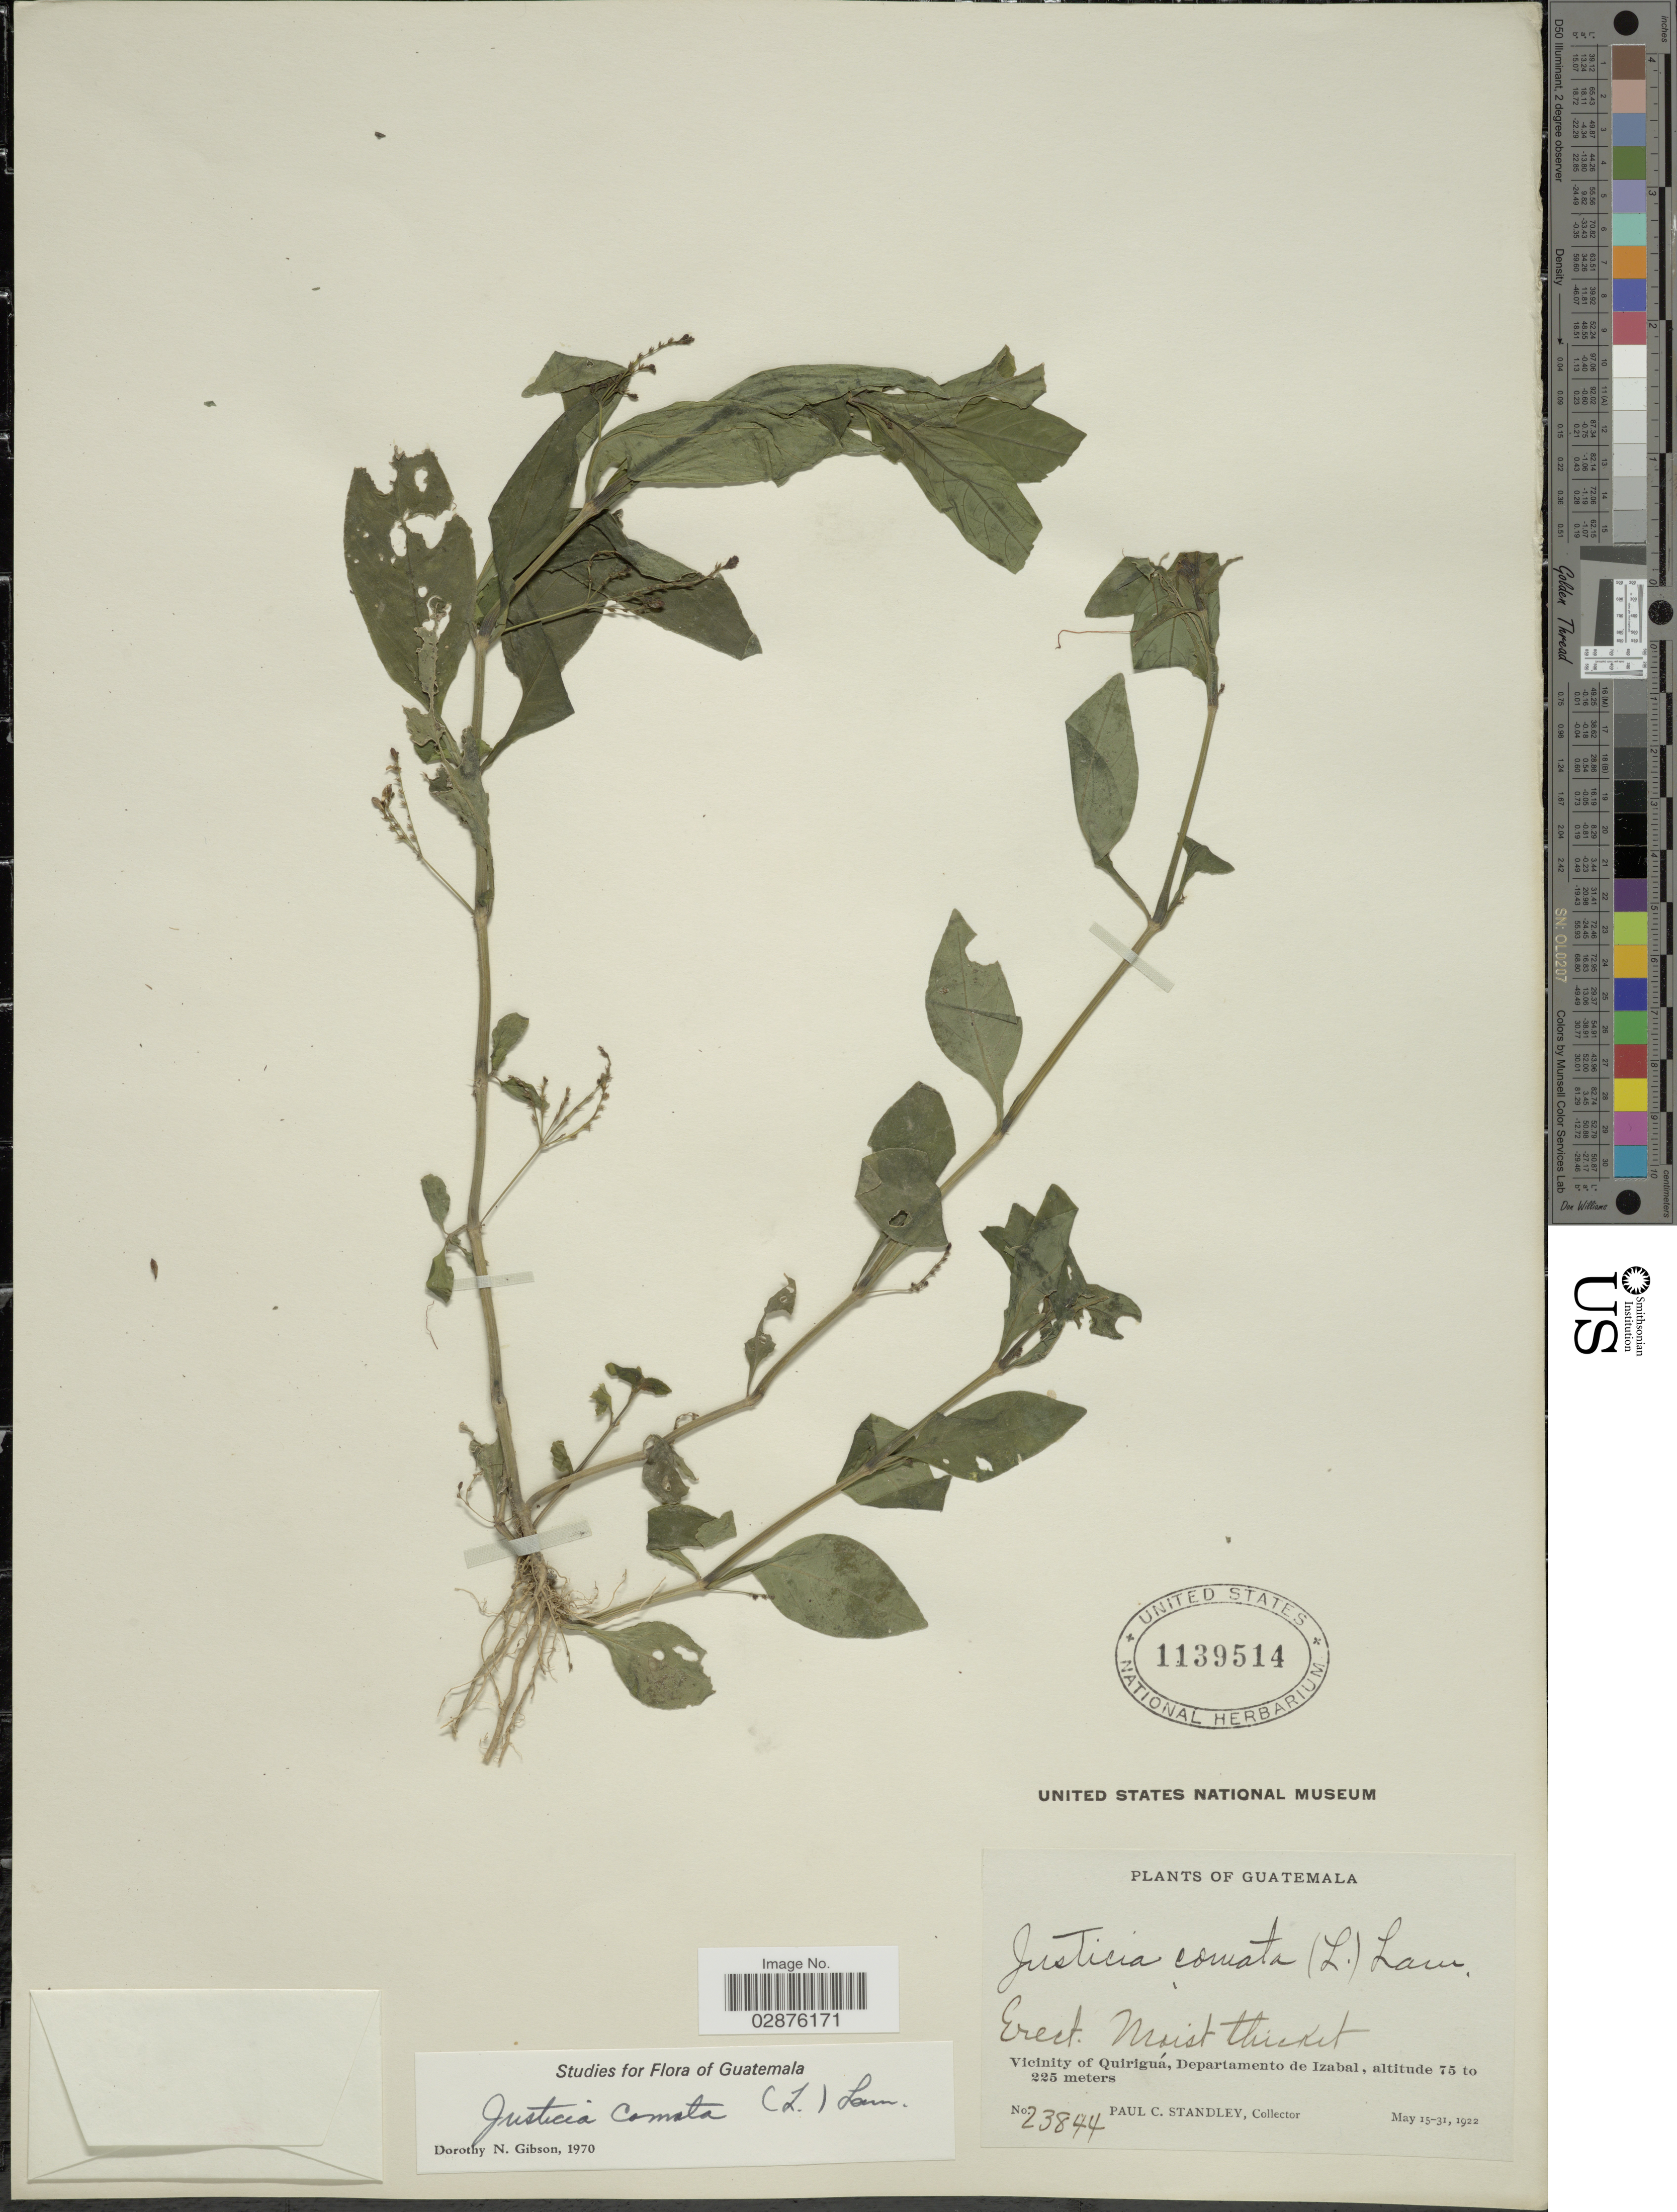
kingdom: Plantae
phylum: Tracheophyta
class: Magnoliopsida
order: Lamiales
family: Acanthaceae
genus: Justicia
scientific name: Justicia comata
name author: (L.) Lam.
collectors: P. C. Standley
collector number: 23844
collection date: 1922-05-15/1922-05-31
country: Guatemala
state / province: Izabal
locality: Vicinity of Quiriguá, Departamento de Izabal.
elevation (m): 75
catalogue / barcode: US 1139514